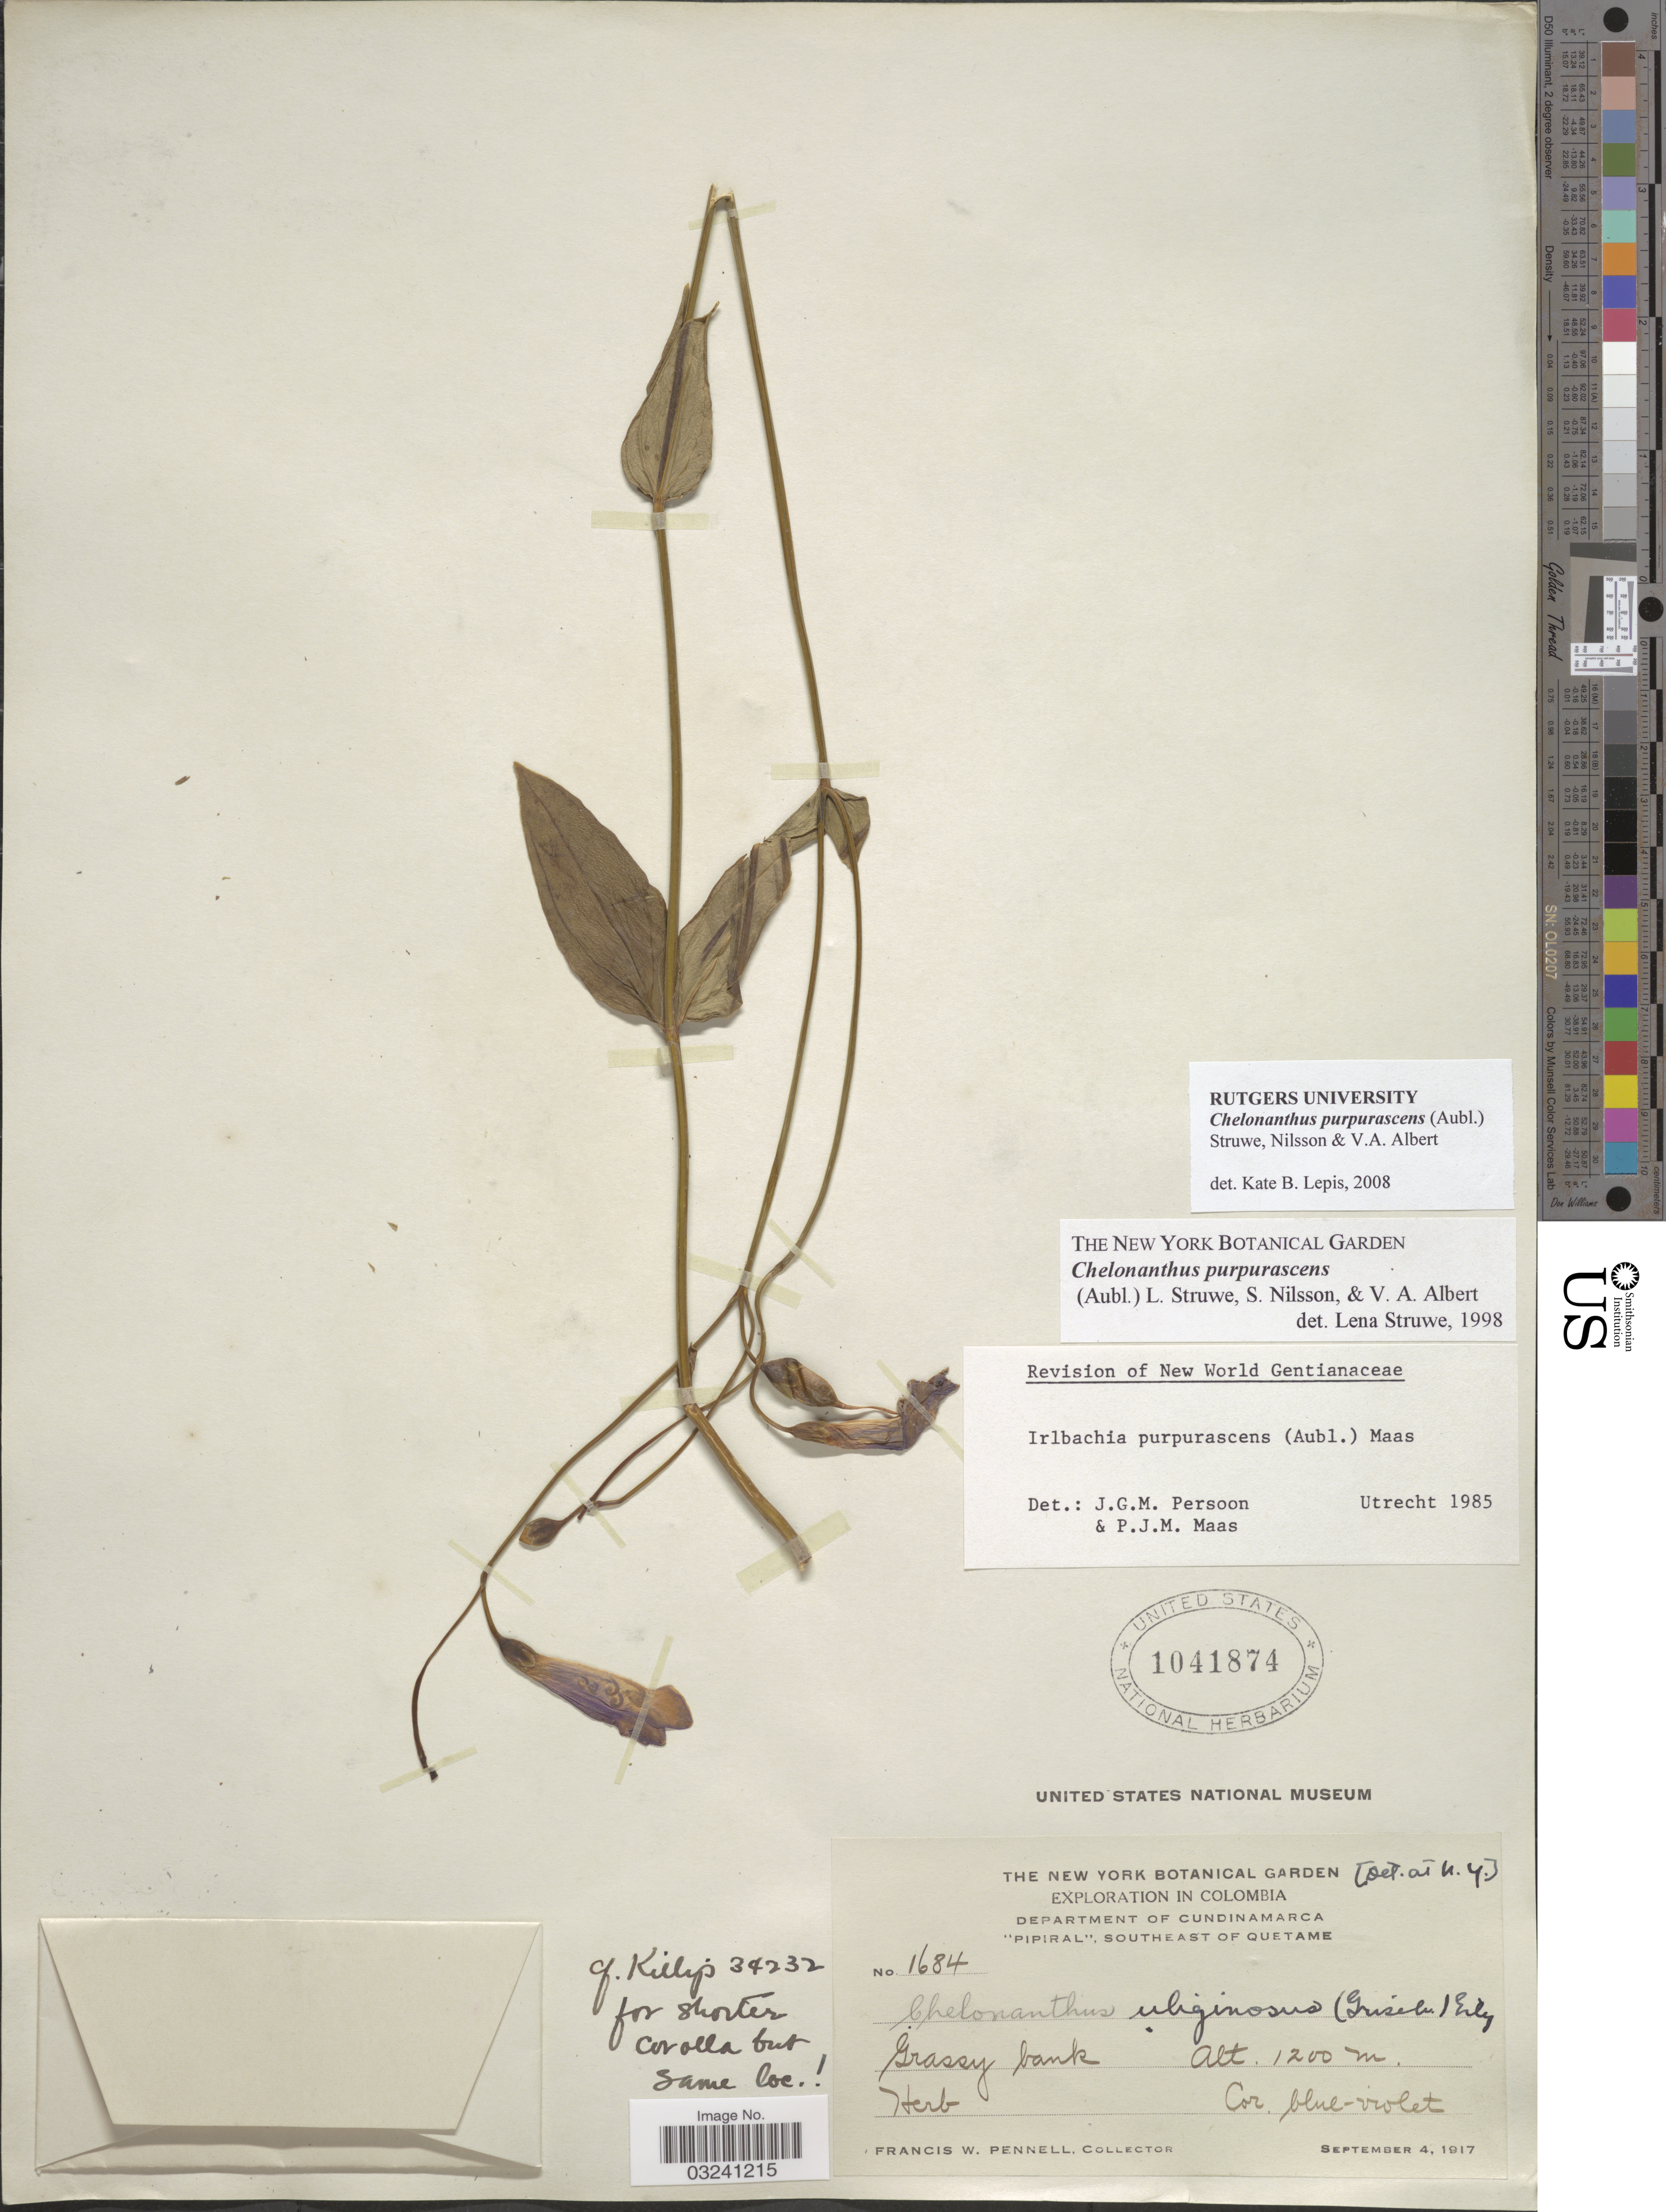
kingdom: Plantae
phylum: Tracheophyta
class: Magnoliopsida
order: Gentianales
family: Gentianaceae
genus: Chelonanthus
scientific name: Chelonanthus purpurascens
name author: (Aubl.) Struwe et al.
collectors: F. W. Pennell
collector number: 1684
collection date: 1917-09-04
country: Colombia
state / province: Cundinamarca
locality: Department of Cundinamarca. "Pipiral", Southeast of Quetame.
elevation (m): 1200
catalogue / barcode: US 1041874